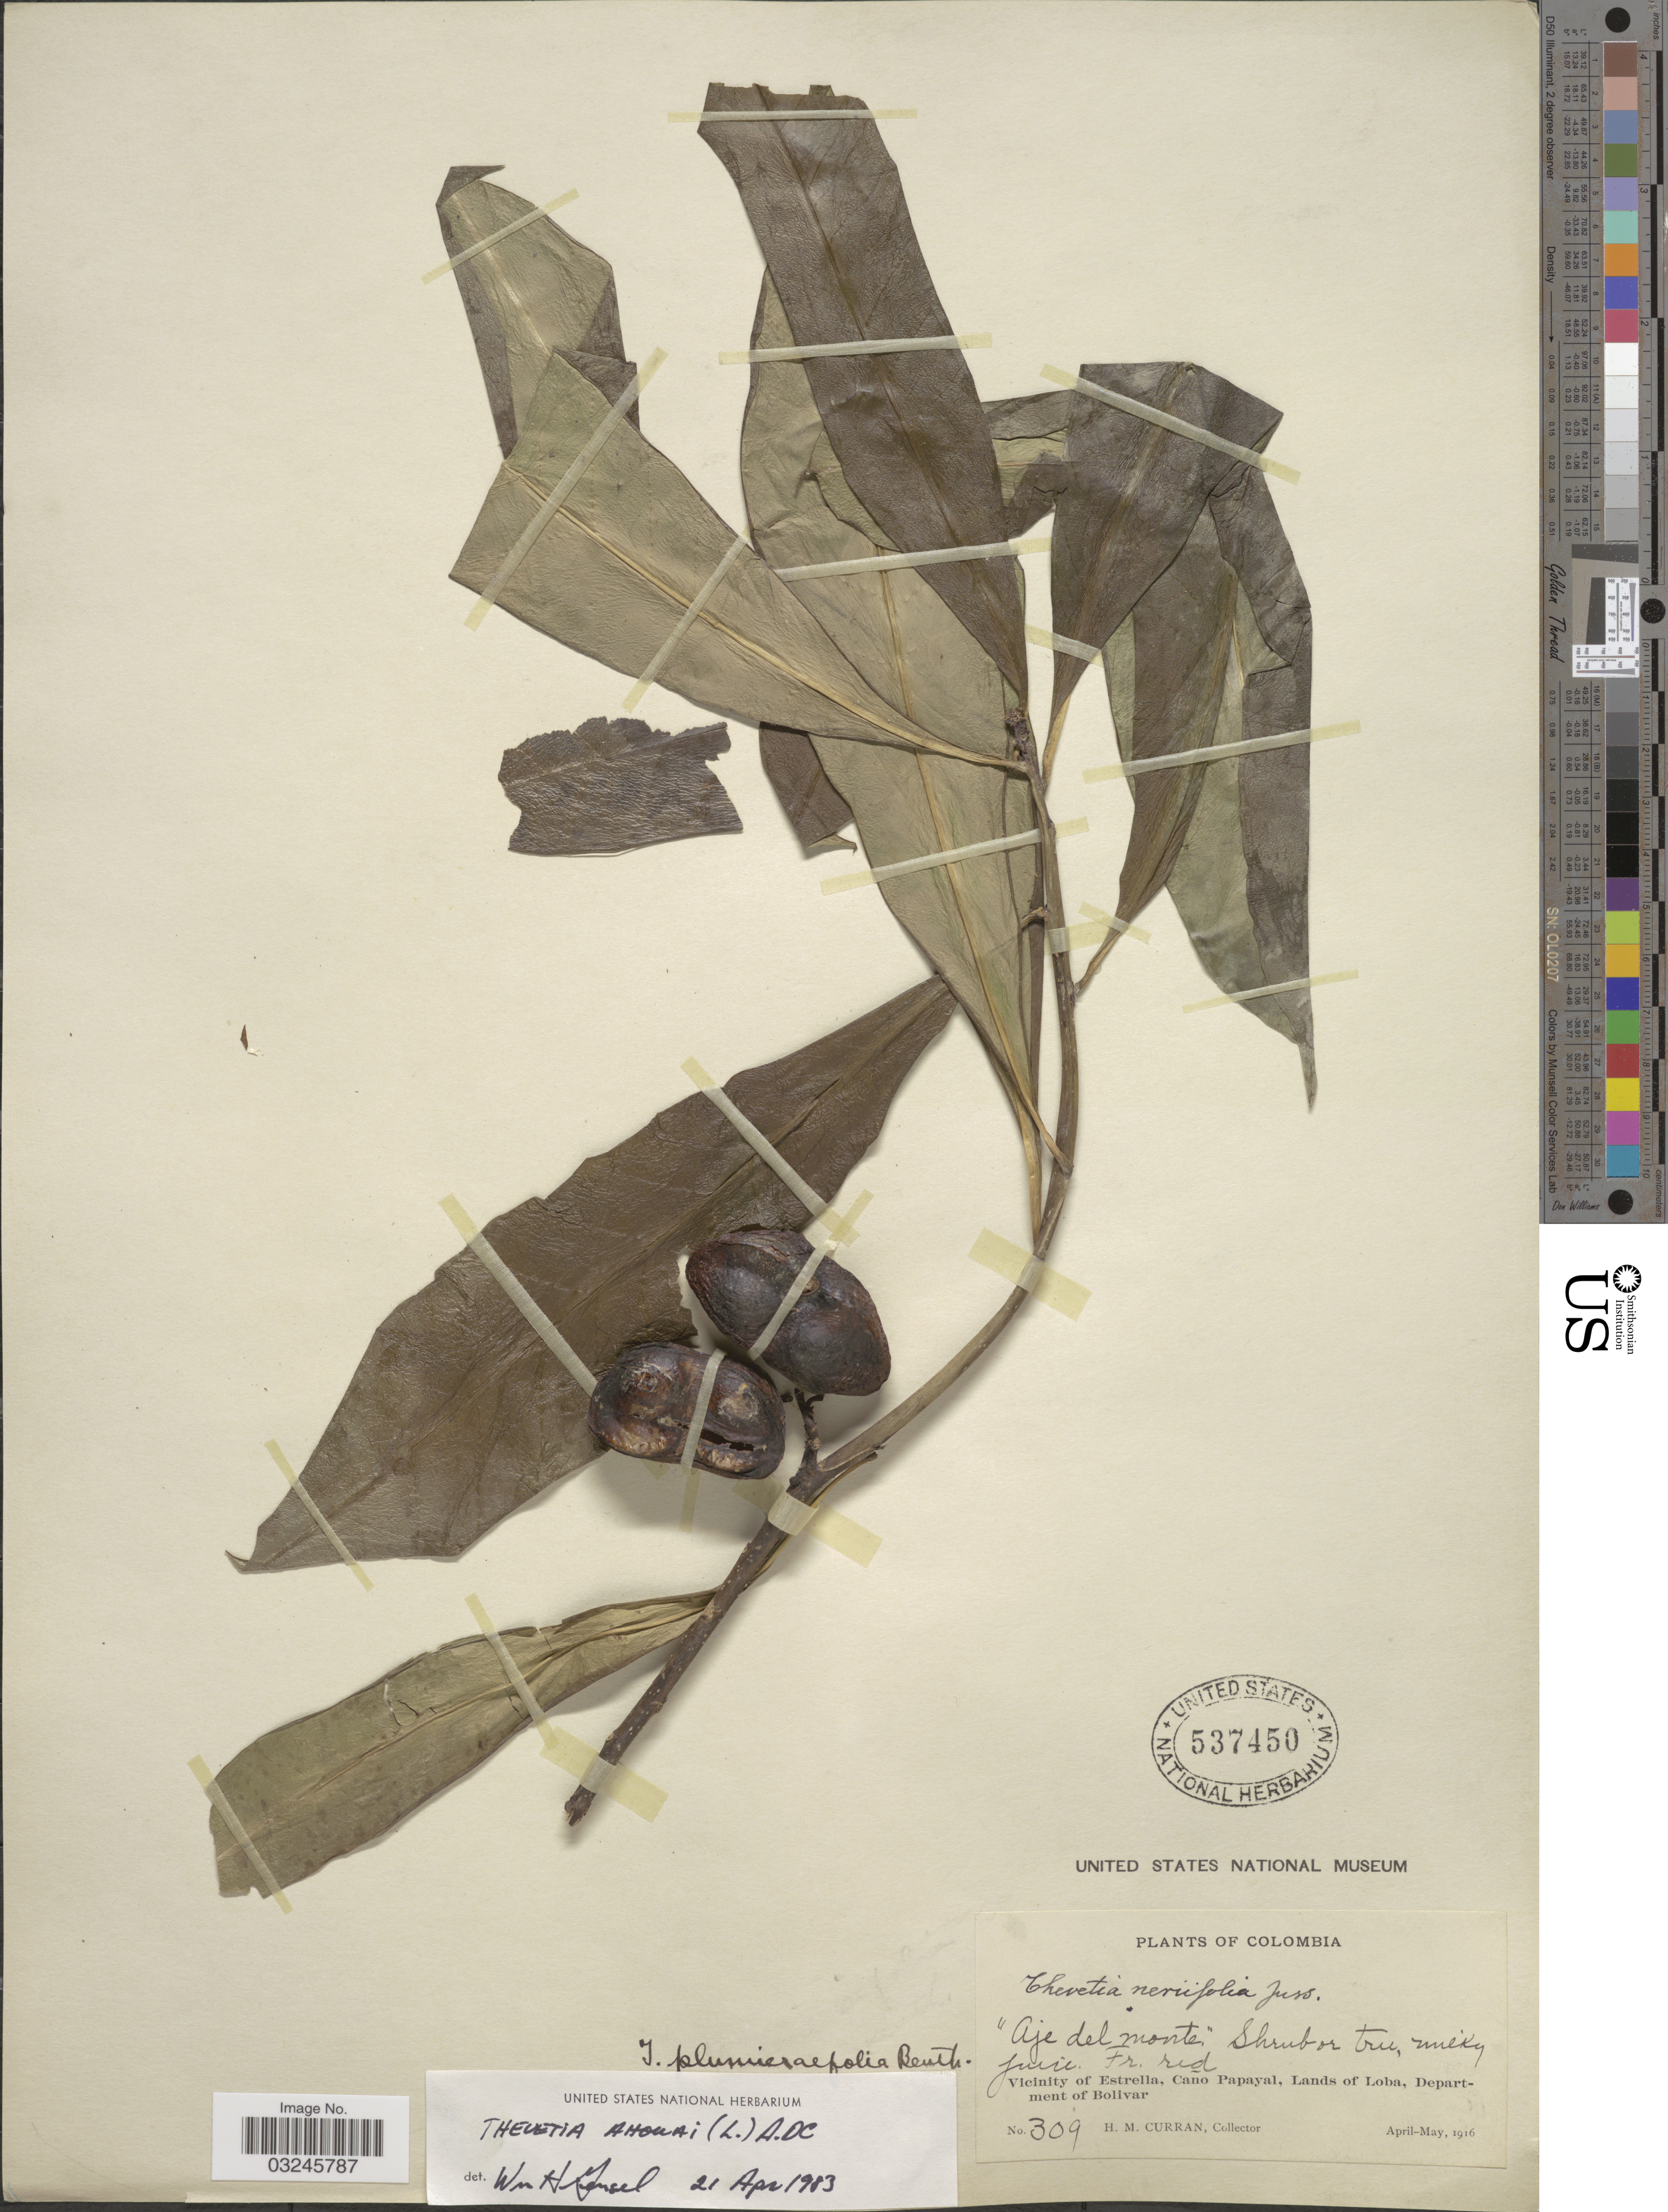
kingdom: Plantae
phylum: Tracheophyta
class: Magnoliopsida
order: Gentianales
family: Apocynaceae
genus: Thevetia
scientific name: Thevetia ahouai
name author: (L.) A. DC.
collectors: H. M. Curran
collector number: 309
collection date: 1916-04/1916-05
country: Colombia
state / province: Bolívar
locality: Vicinity of Estrella, Cano Papayal, Lands of Loba, Department of Bolivar.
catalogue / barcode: US 537450